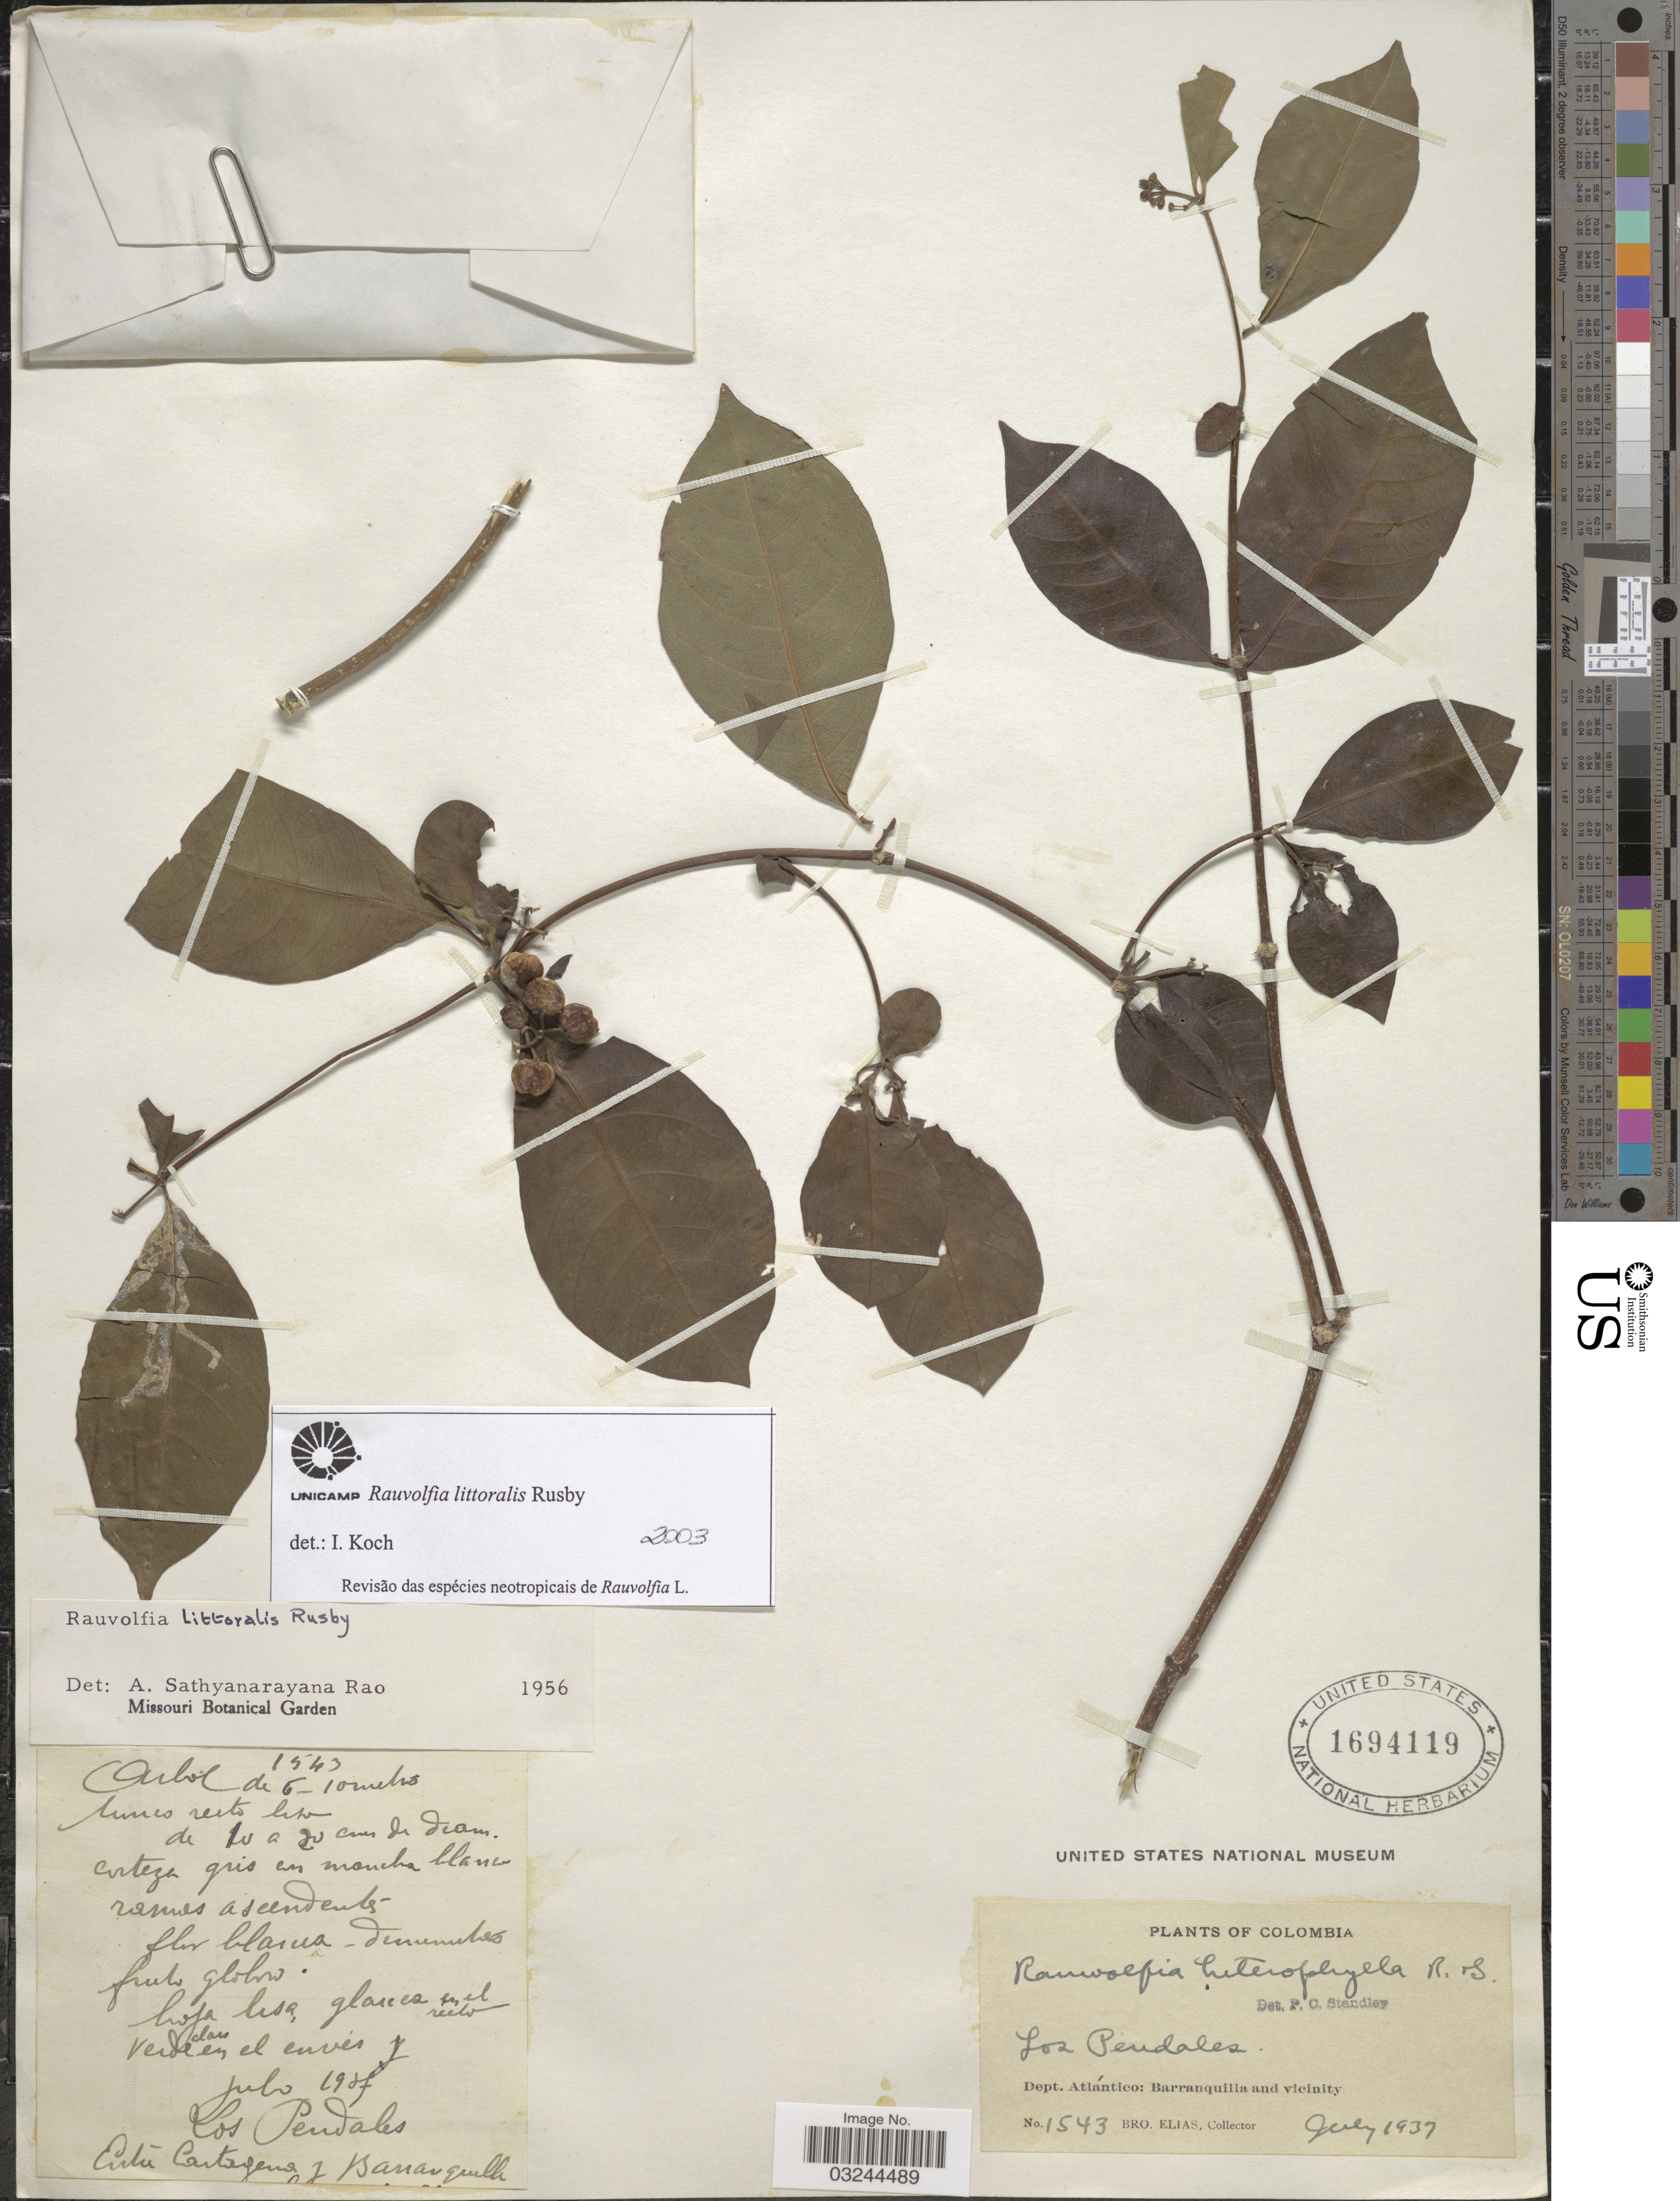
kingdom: Plantae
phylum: Tracheophyta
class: Magnoliopsida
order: Gentianales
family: Apocynaceae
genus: Rauvolfia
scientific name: Rauvolfia littoralis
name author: Rusby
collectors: Bro. Elias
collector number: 1543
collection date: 1937-07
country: Colombia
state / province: Atlántico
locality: Los Pendales. Dept. Atlántico: Barranquilla and vicinity. Entre Cartagena y Barranquilla.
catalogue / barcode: US 1694119